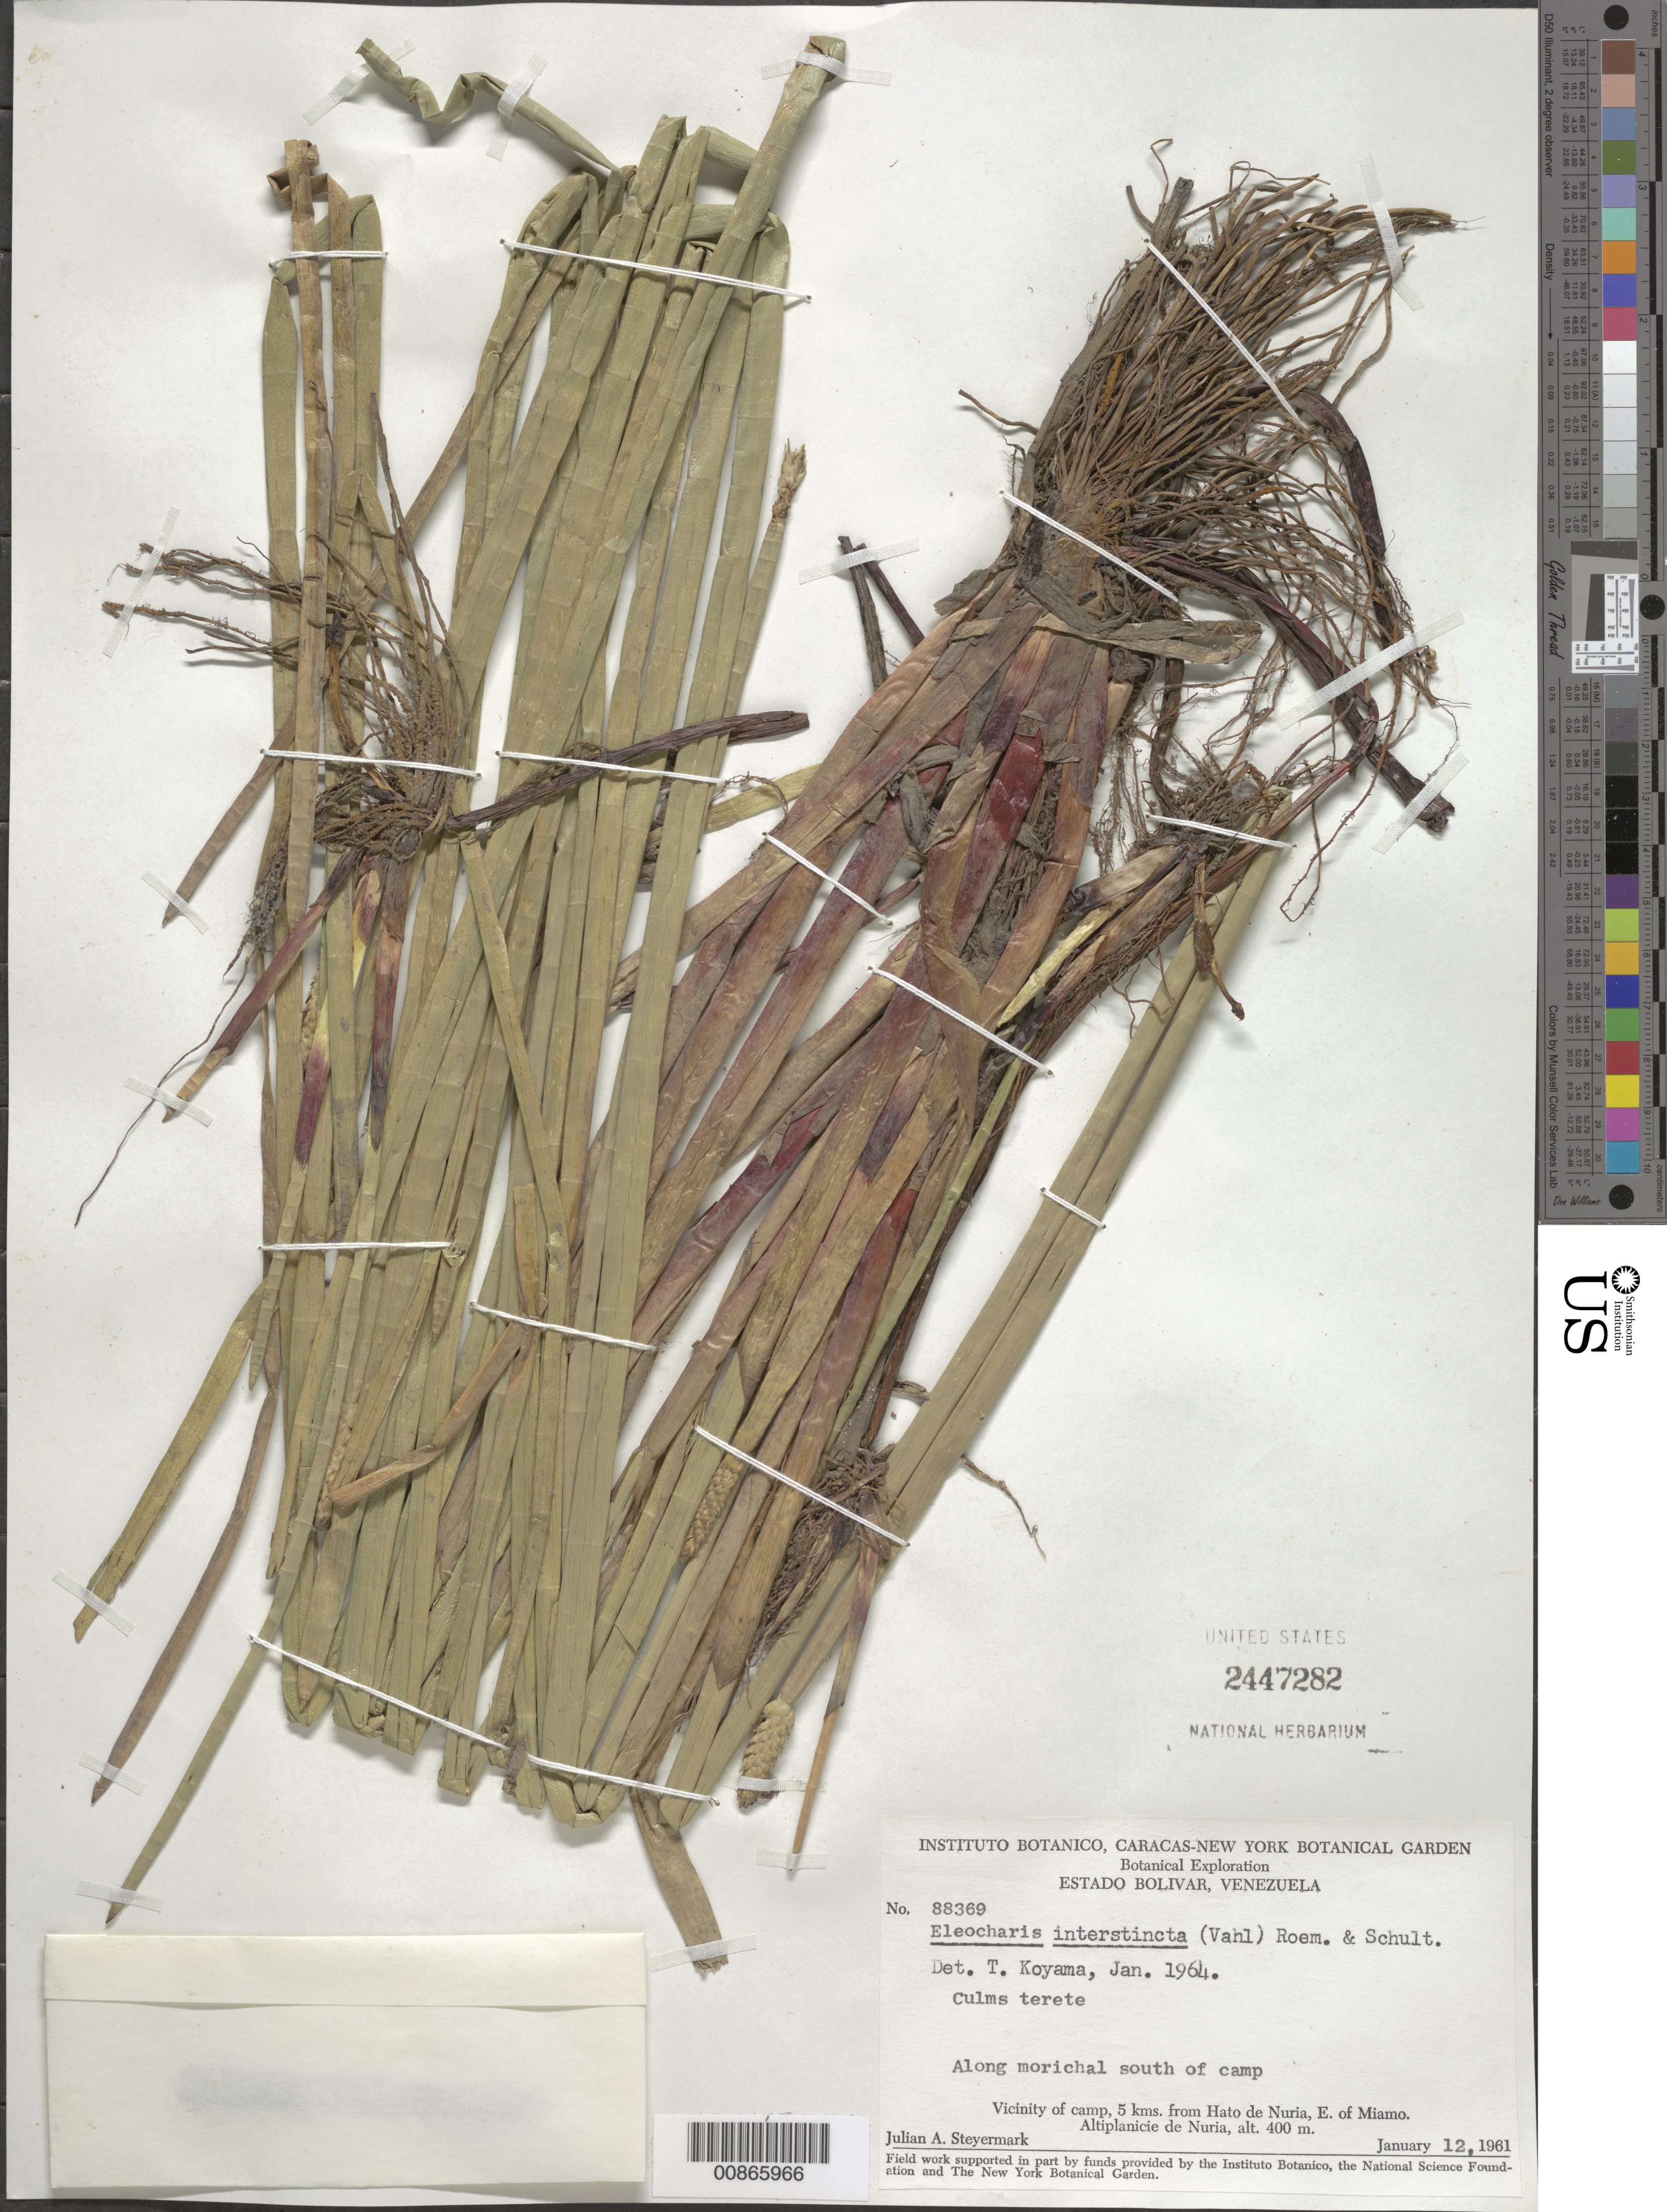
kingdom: Plantae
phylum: Tracheophyta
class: Liliopsida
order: Poales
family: Cyperaceae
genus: Eleocharis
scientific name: Eleocharis interstincta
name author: (Vahl) Roem. & Schult.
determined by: Kouama, T.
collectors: J. Steyermark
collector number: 88369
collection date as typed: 12-Jan-61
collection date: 1961-01-12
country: Venezuela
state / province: Bolívar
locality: Hato de Nuria, 5 km from; E of Miamo, Altiplanicie de Nuria, south of camp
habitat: Morichal south of camp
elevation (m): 400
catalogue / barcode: US 2447282